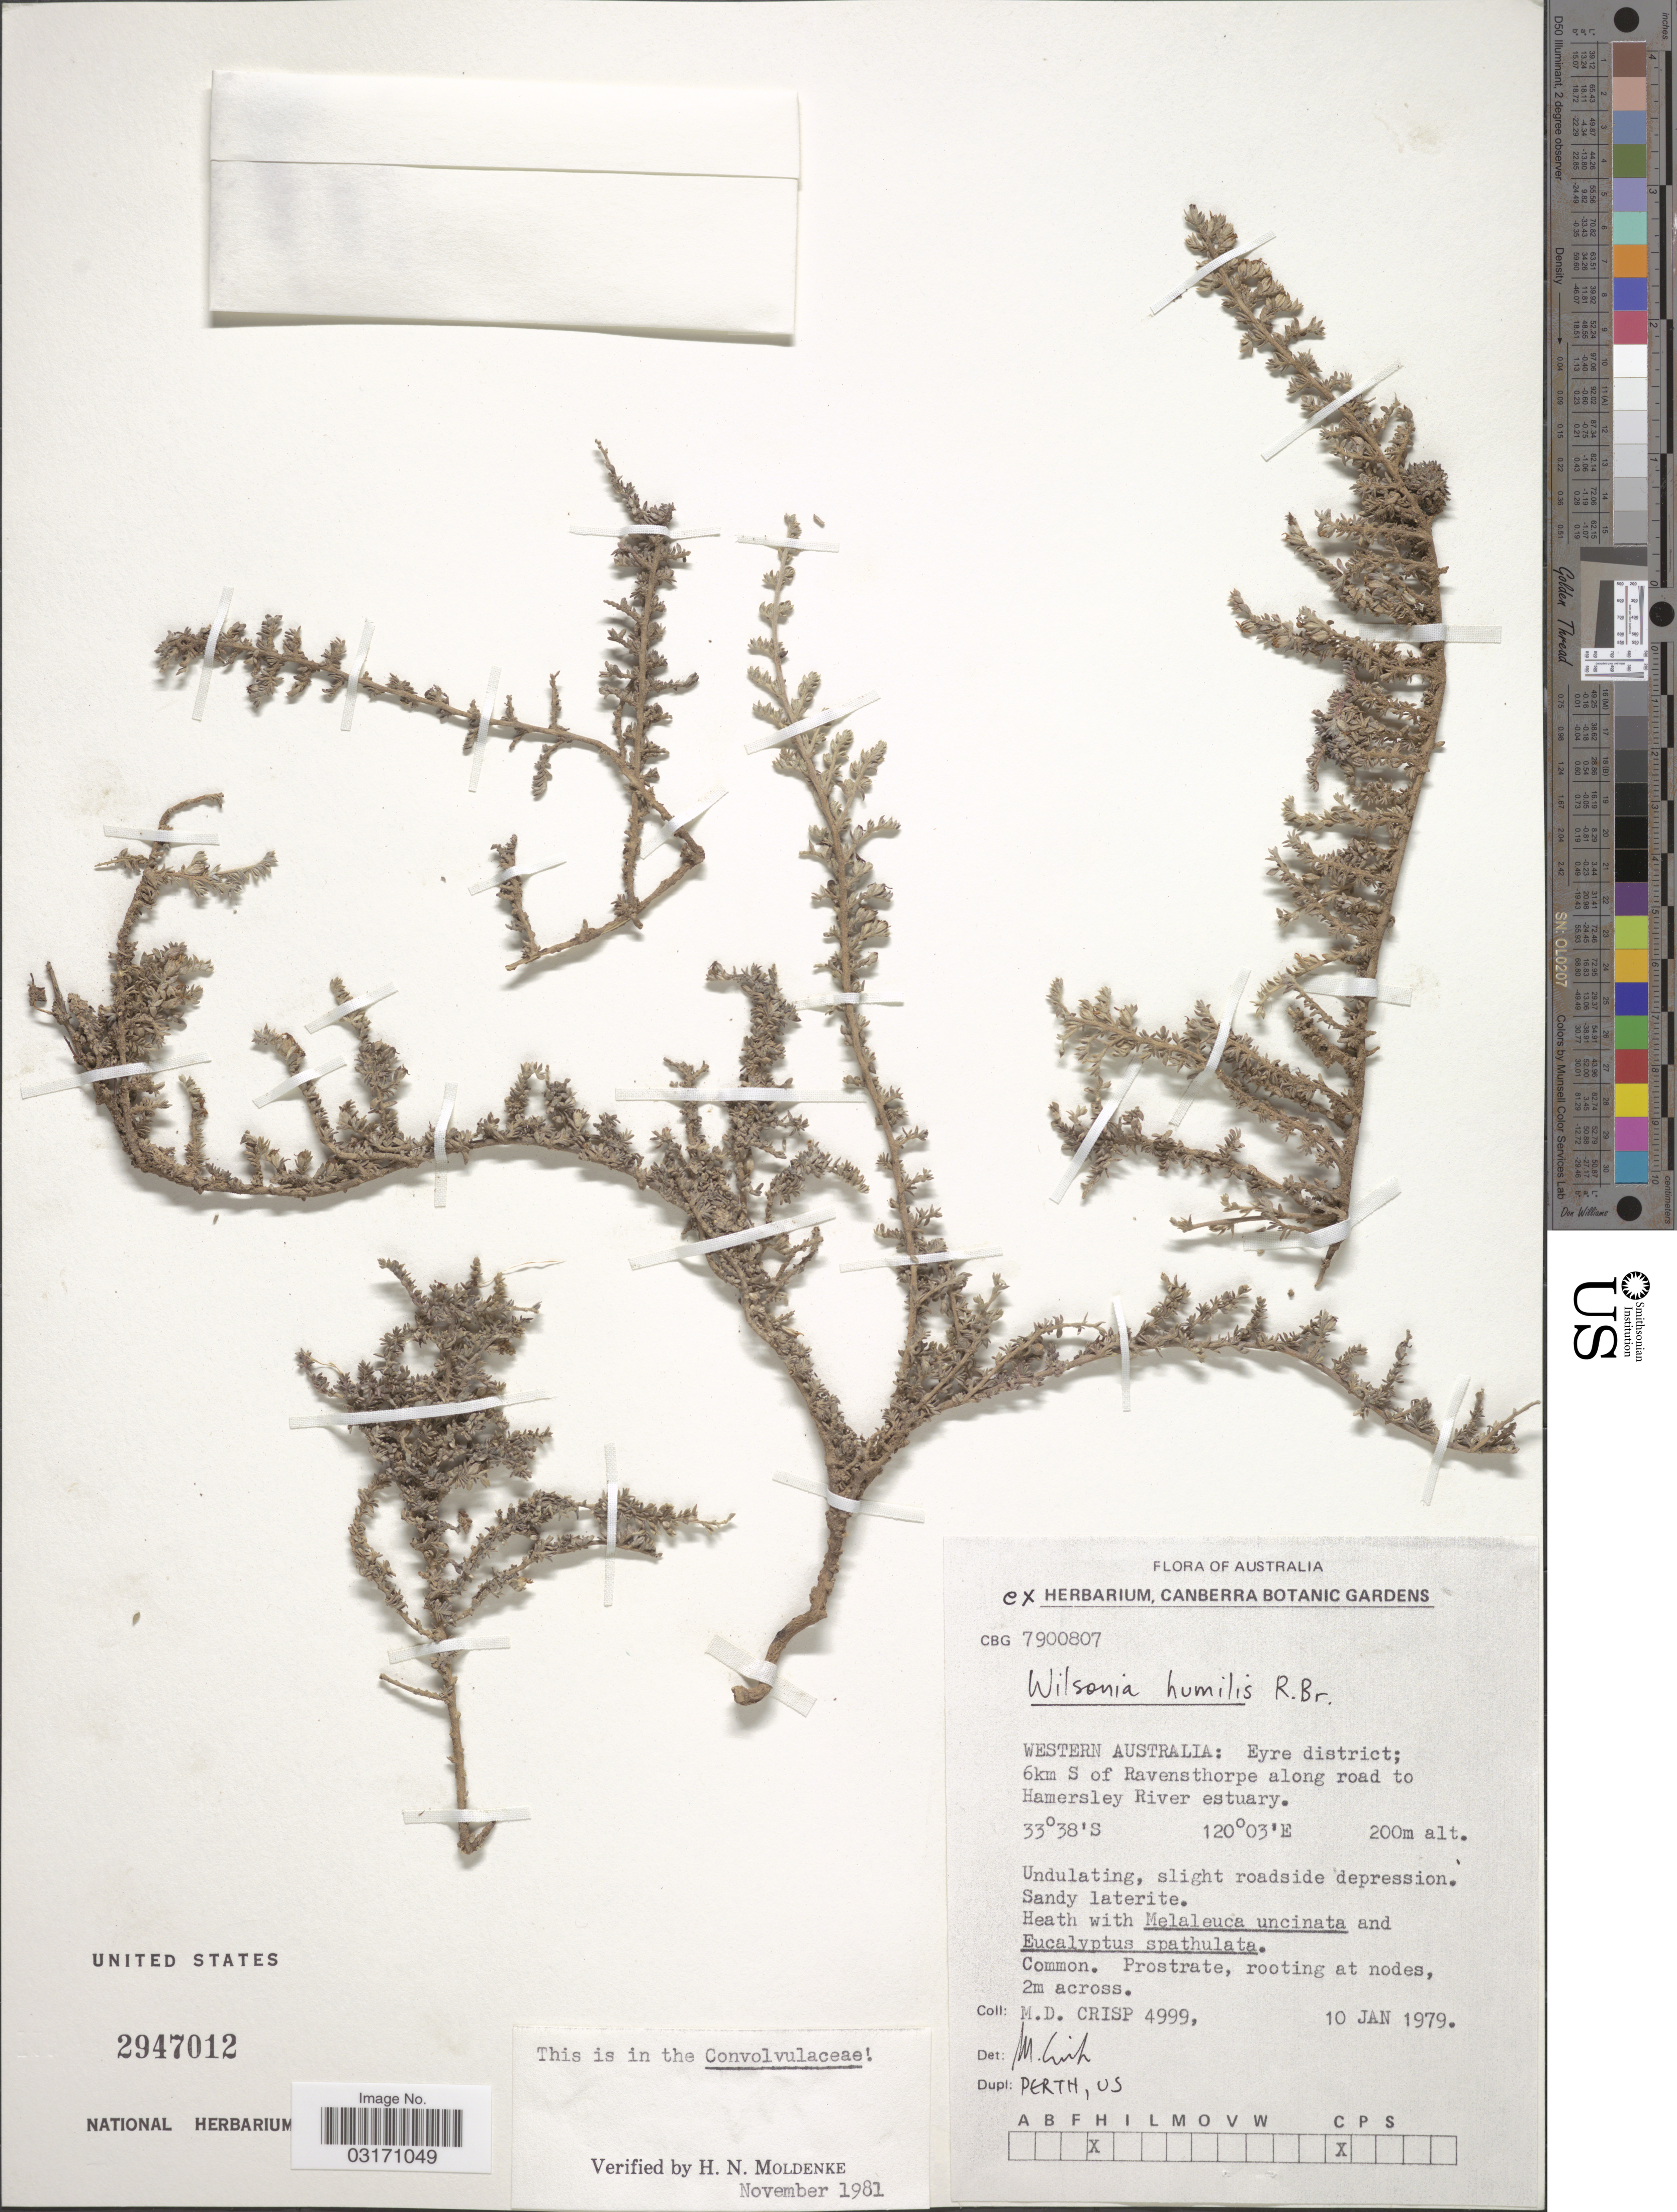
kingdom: Plantae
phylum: Tracheophyta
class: Magnoliopsida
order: Solanales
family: Convolvulaceae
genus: Wilsonia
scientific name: Wilsonia humilis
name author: R. Br.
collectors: M. Crisp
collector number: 4999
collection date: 1979-01-10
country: Australia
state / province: Western Australia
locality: Eyre district; 6km S of Ravensthorpe along road to Hamersley River estuary.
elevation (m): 200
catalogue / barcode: US 2947012